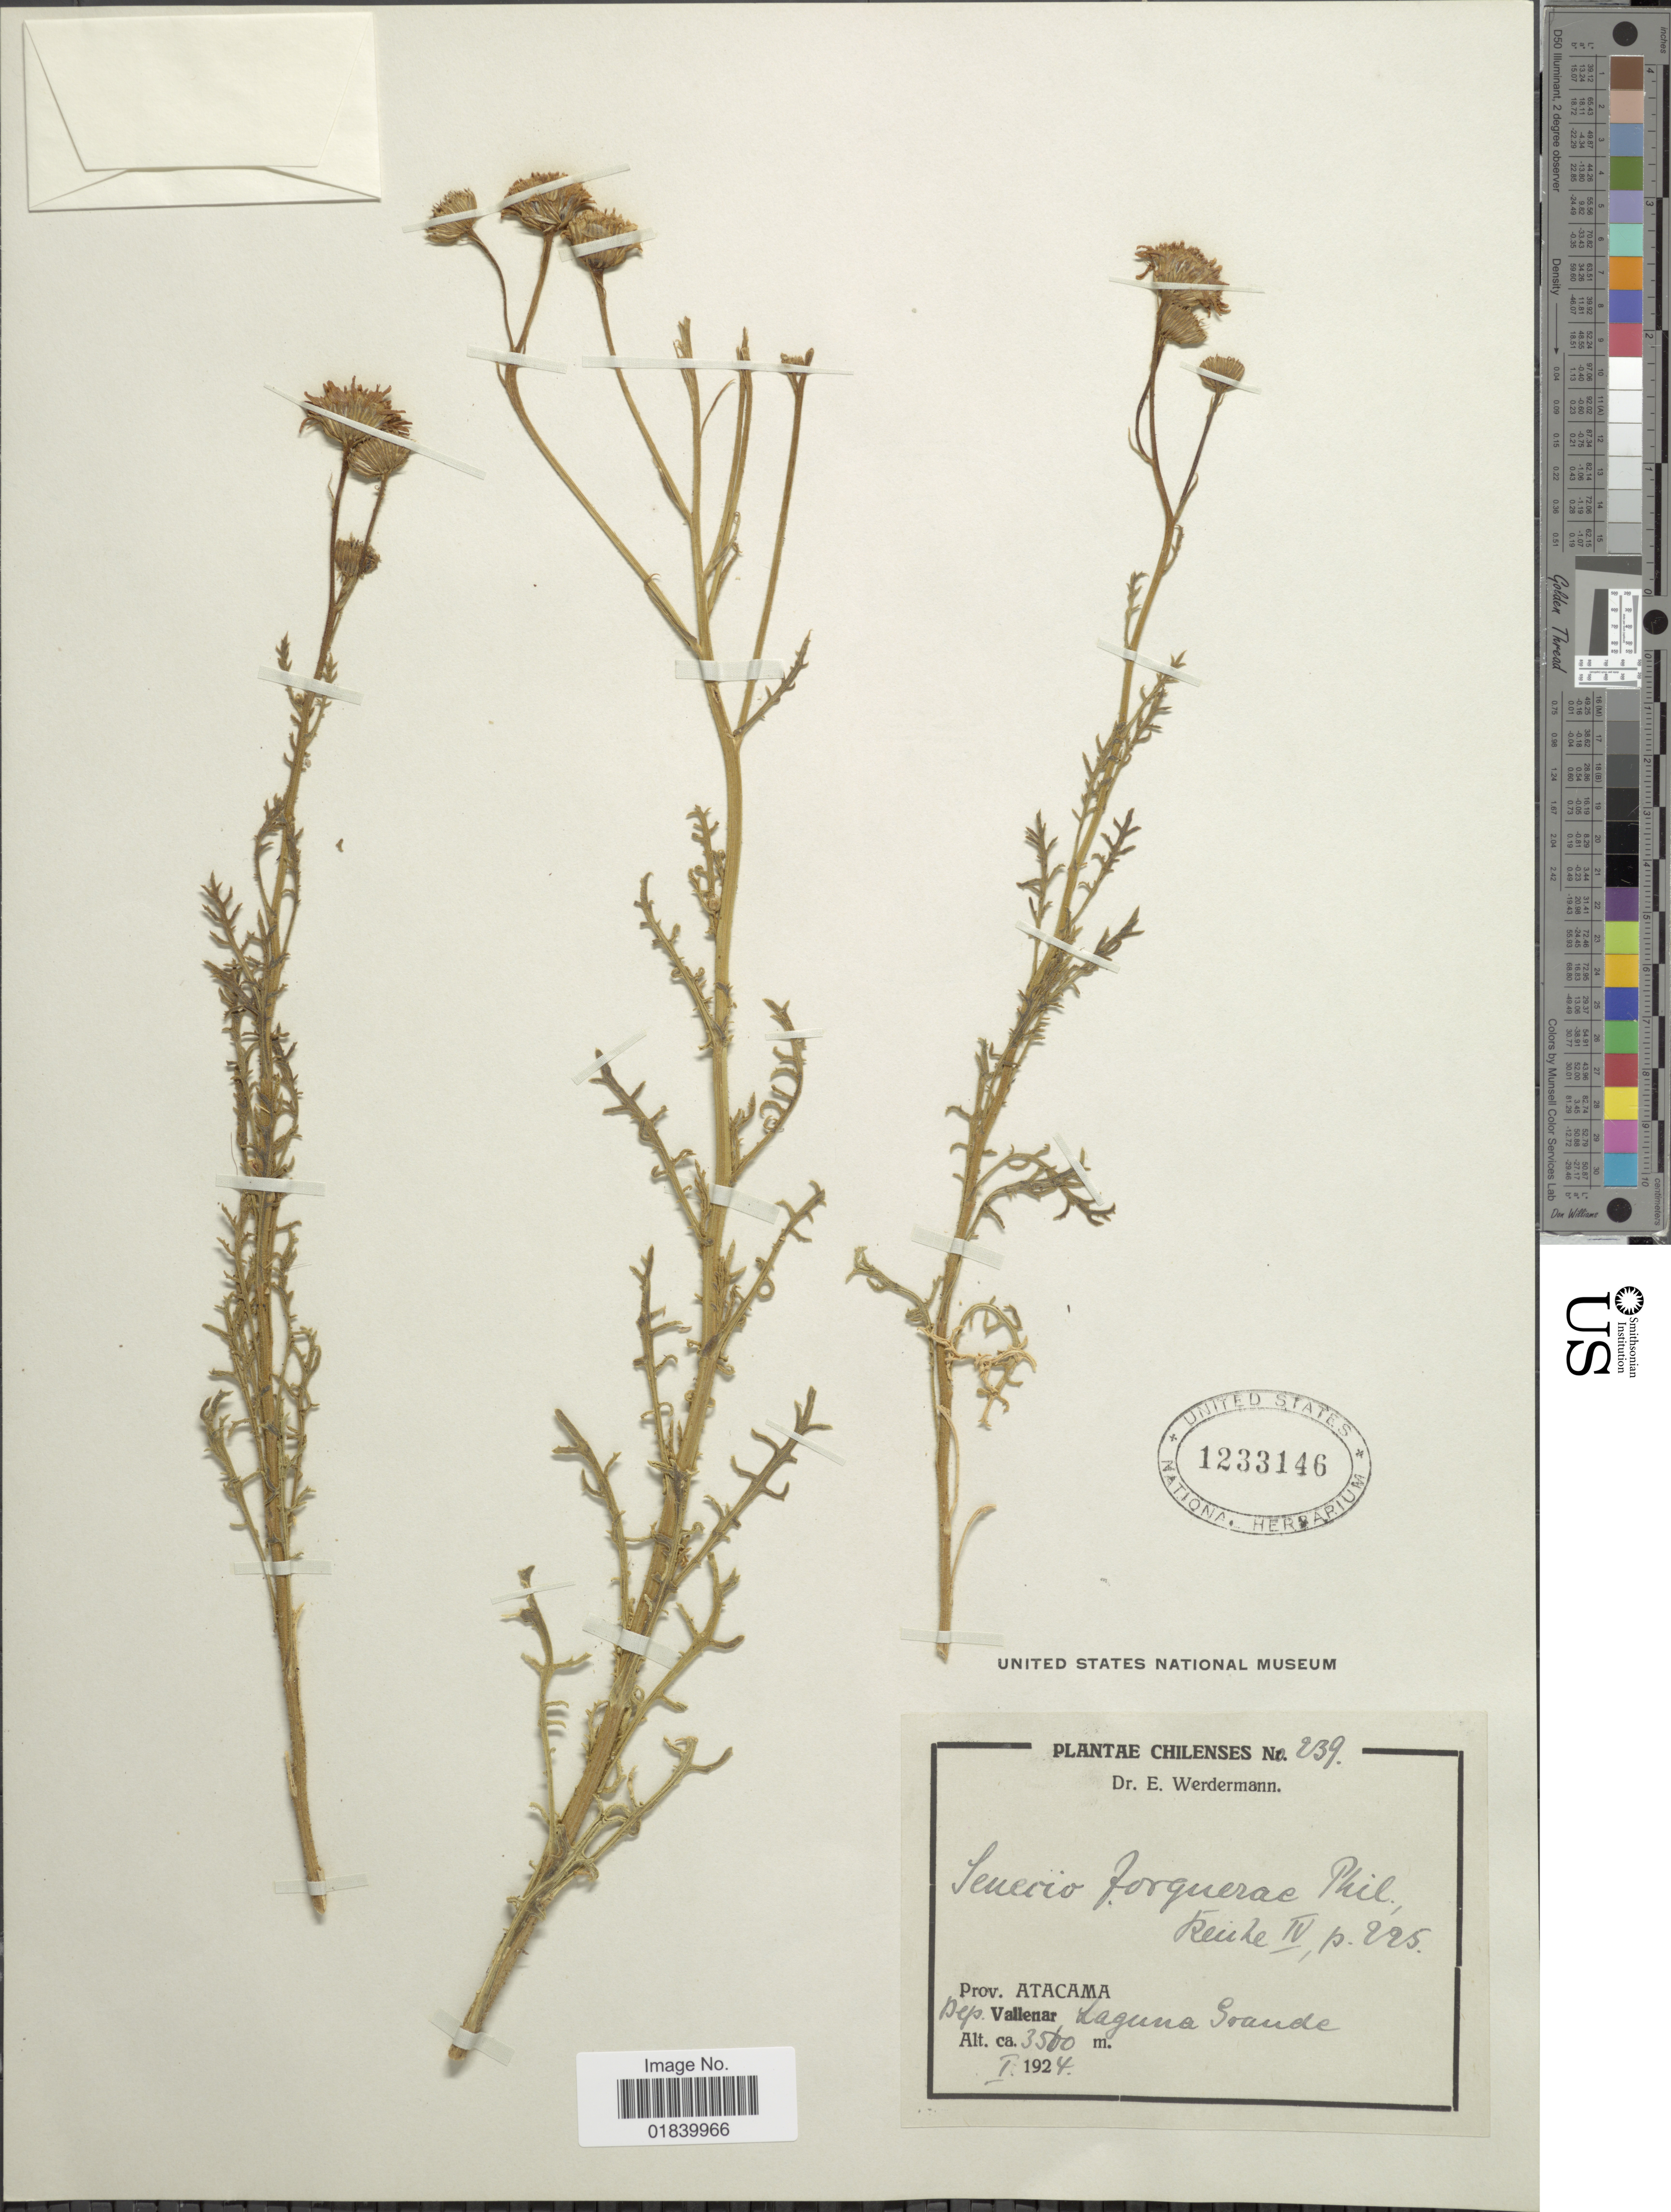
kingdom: Plantae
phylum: Tracheophyta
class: Magnoliopsida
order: Asterales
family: Asteraceae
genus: Senecio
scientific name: Senecio sp.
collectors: E. Werdermann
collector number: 239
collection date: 1924-01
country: Chile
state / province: Atacama (III)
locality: Prov. Atacama. Dep.Vallenar Laguna Grande.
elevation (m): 3500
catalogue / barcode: US 1233146